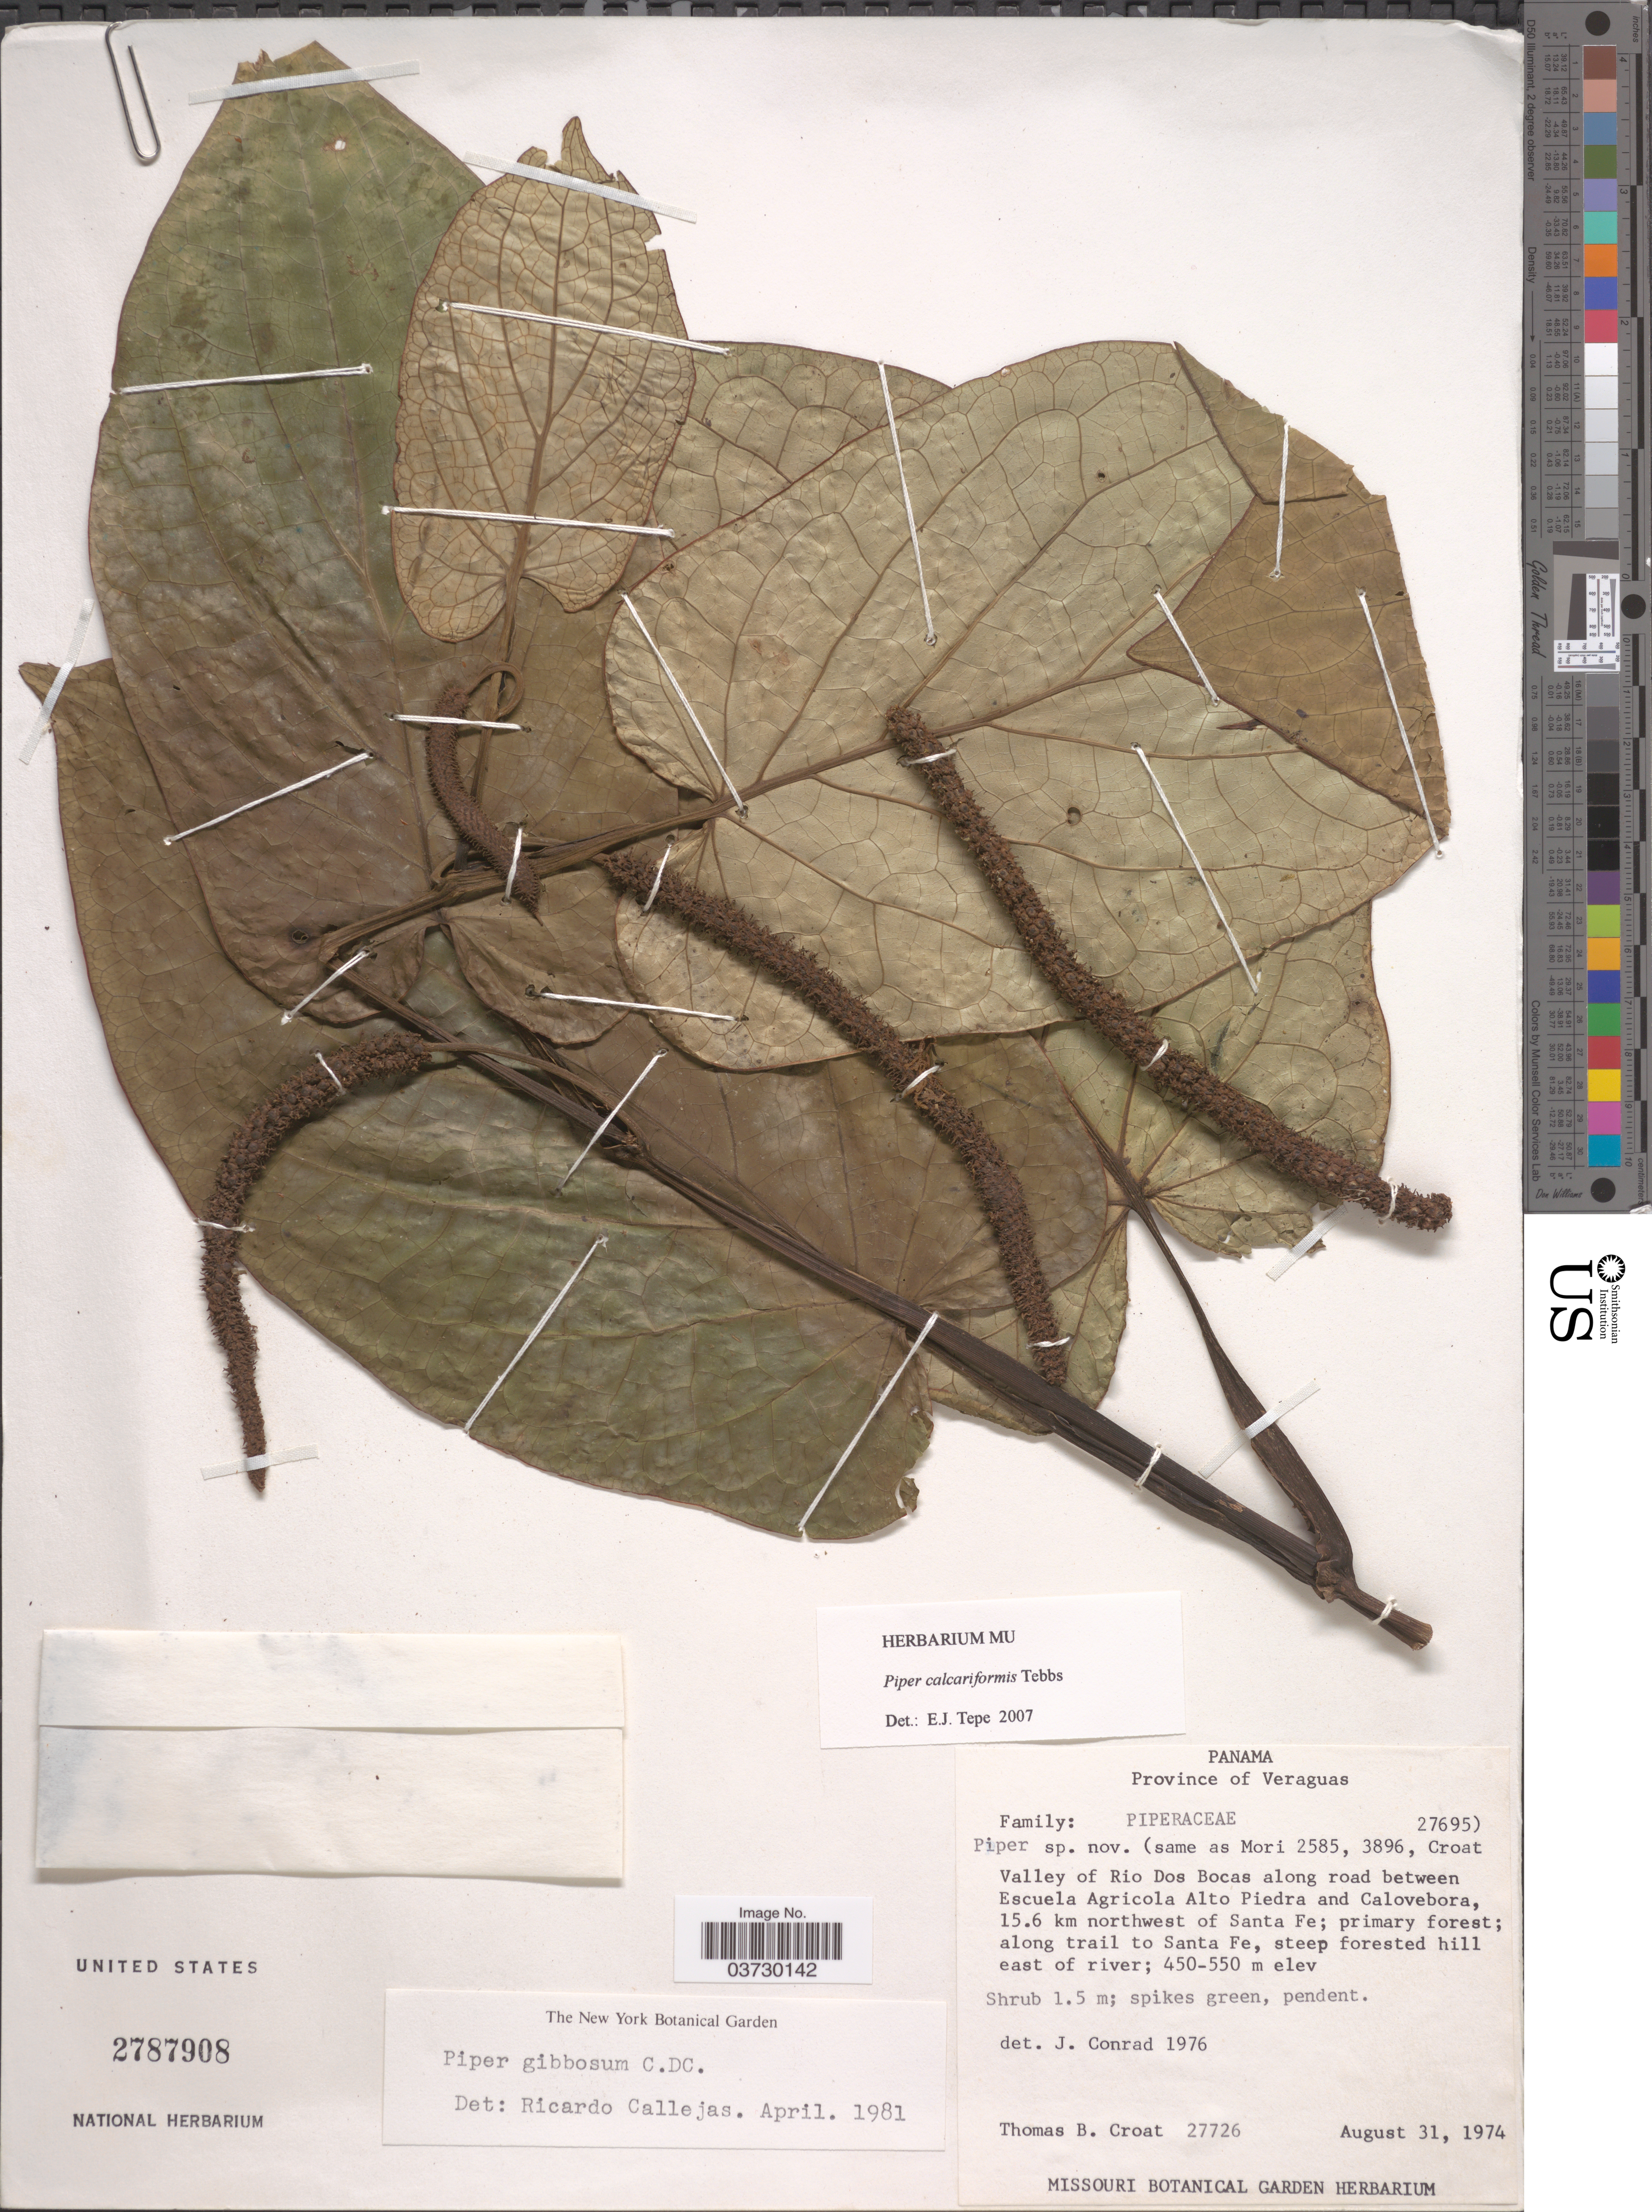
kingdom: Plantae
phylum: Tracheophyta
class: Magnoliopsida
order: Piperales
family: Piperaceae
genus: Piper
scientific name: Piper calcariforme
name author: Tebbs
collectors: T. B. Croat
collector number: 27726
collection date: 1974-08-31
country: Panama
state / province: Veraguas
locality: Valley of Rio Dos Bocas along road between Escuela Agricola Alto Piedra and Calovebora, 15.6 km northwest of Santa Fe; along trail to Santa Fe, steep forested hill east of river.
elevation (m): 450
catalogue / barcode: US 2787908